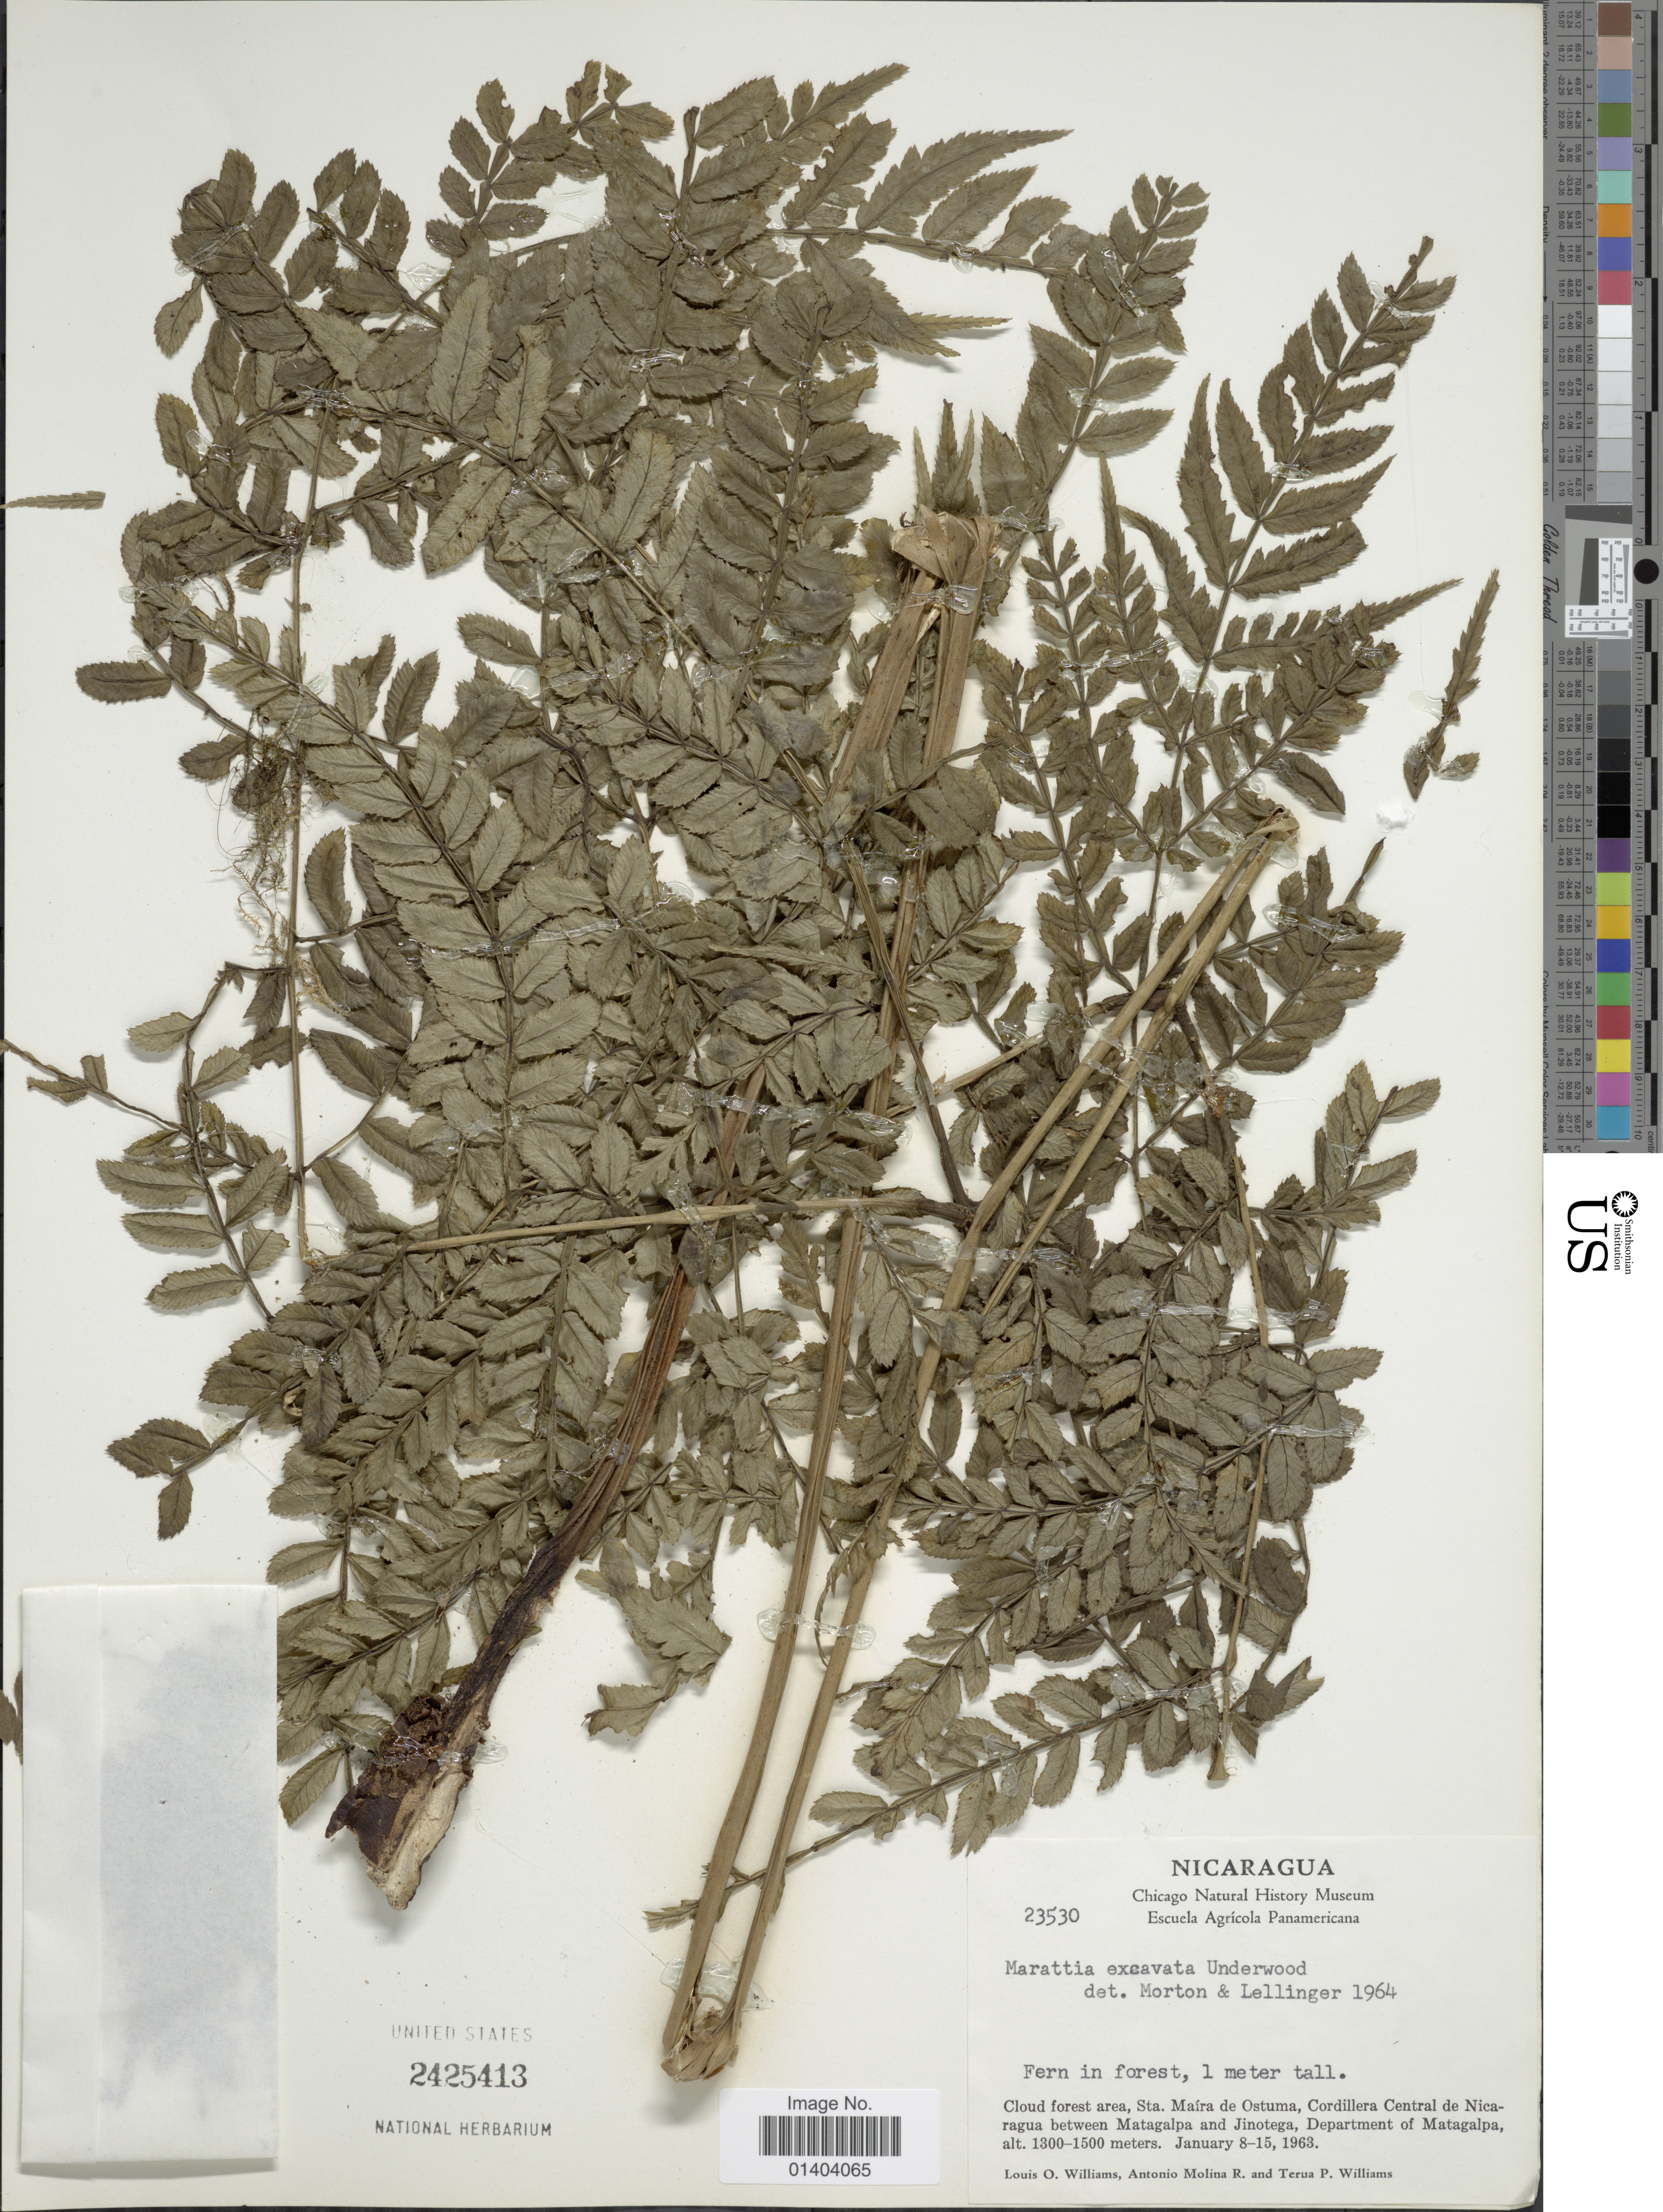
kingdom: Plantae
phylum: Tracheophyta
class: Polypodiopsida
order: Marattiales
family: Marattiaceae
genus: Marattia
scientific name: Marattia excavata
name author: Underw.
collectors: L. O. Williams, A. Molina R. & T. P. Williams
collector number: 23530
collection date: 1963-01-08/1963-01-15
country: Nicaragua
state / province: Matagalpa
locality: Cloud forest area,Sta María de ostuma, Cordillera Central de Nicaragua between Matagalpa and Jinotega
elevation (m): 1300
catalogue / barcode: US 2425413